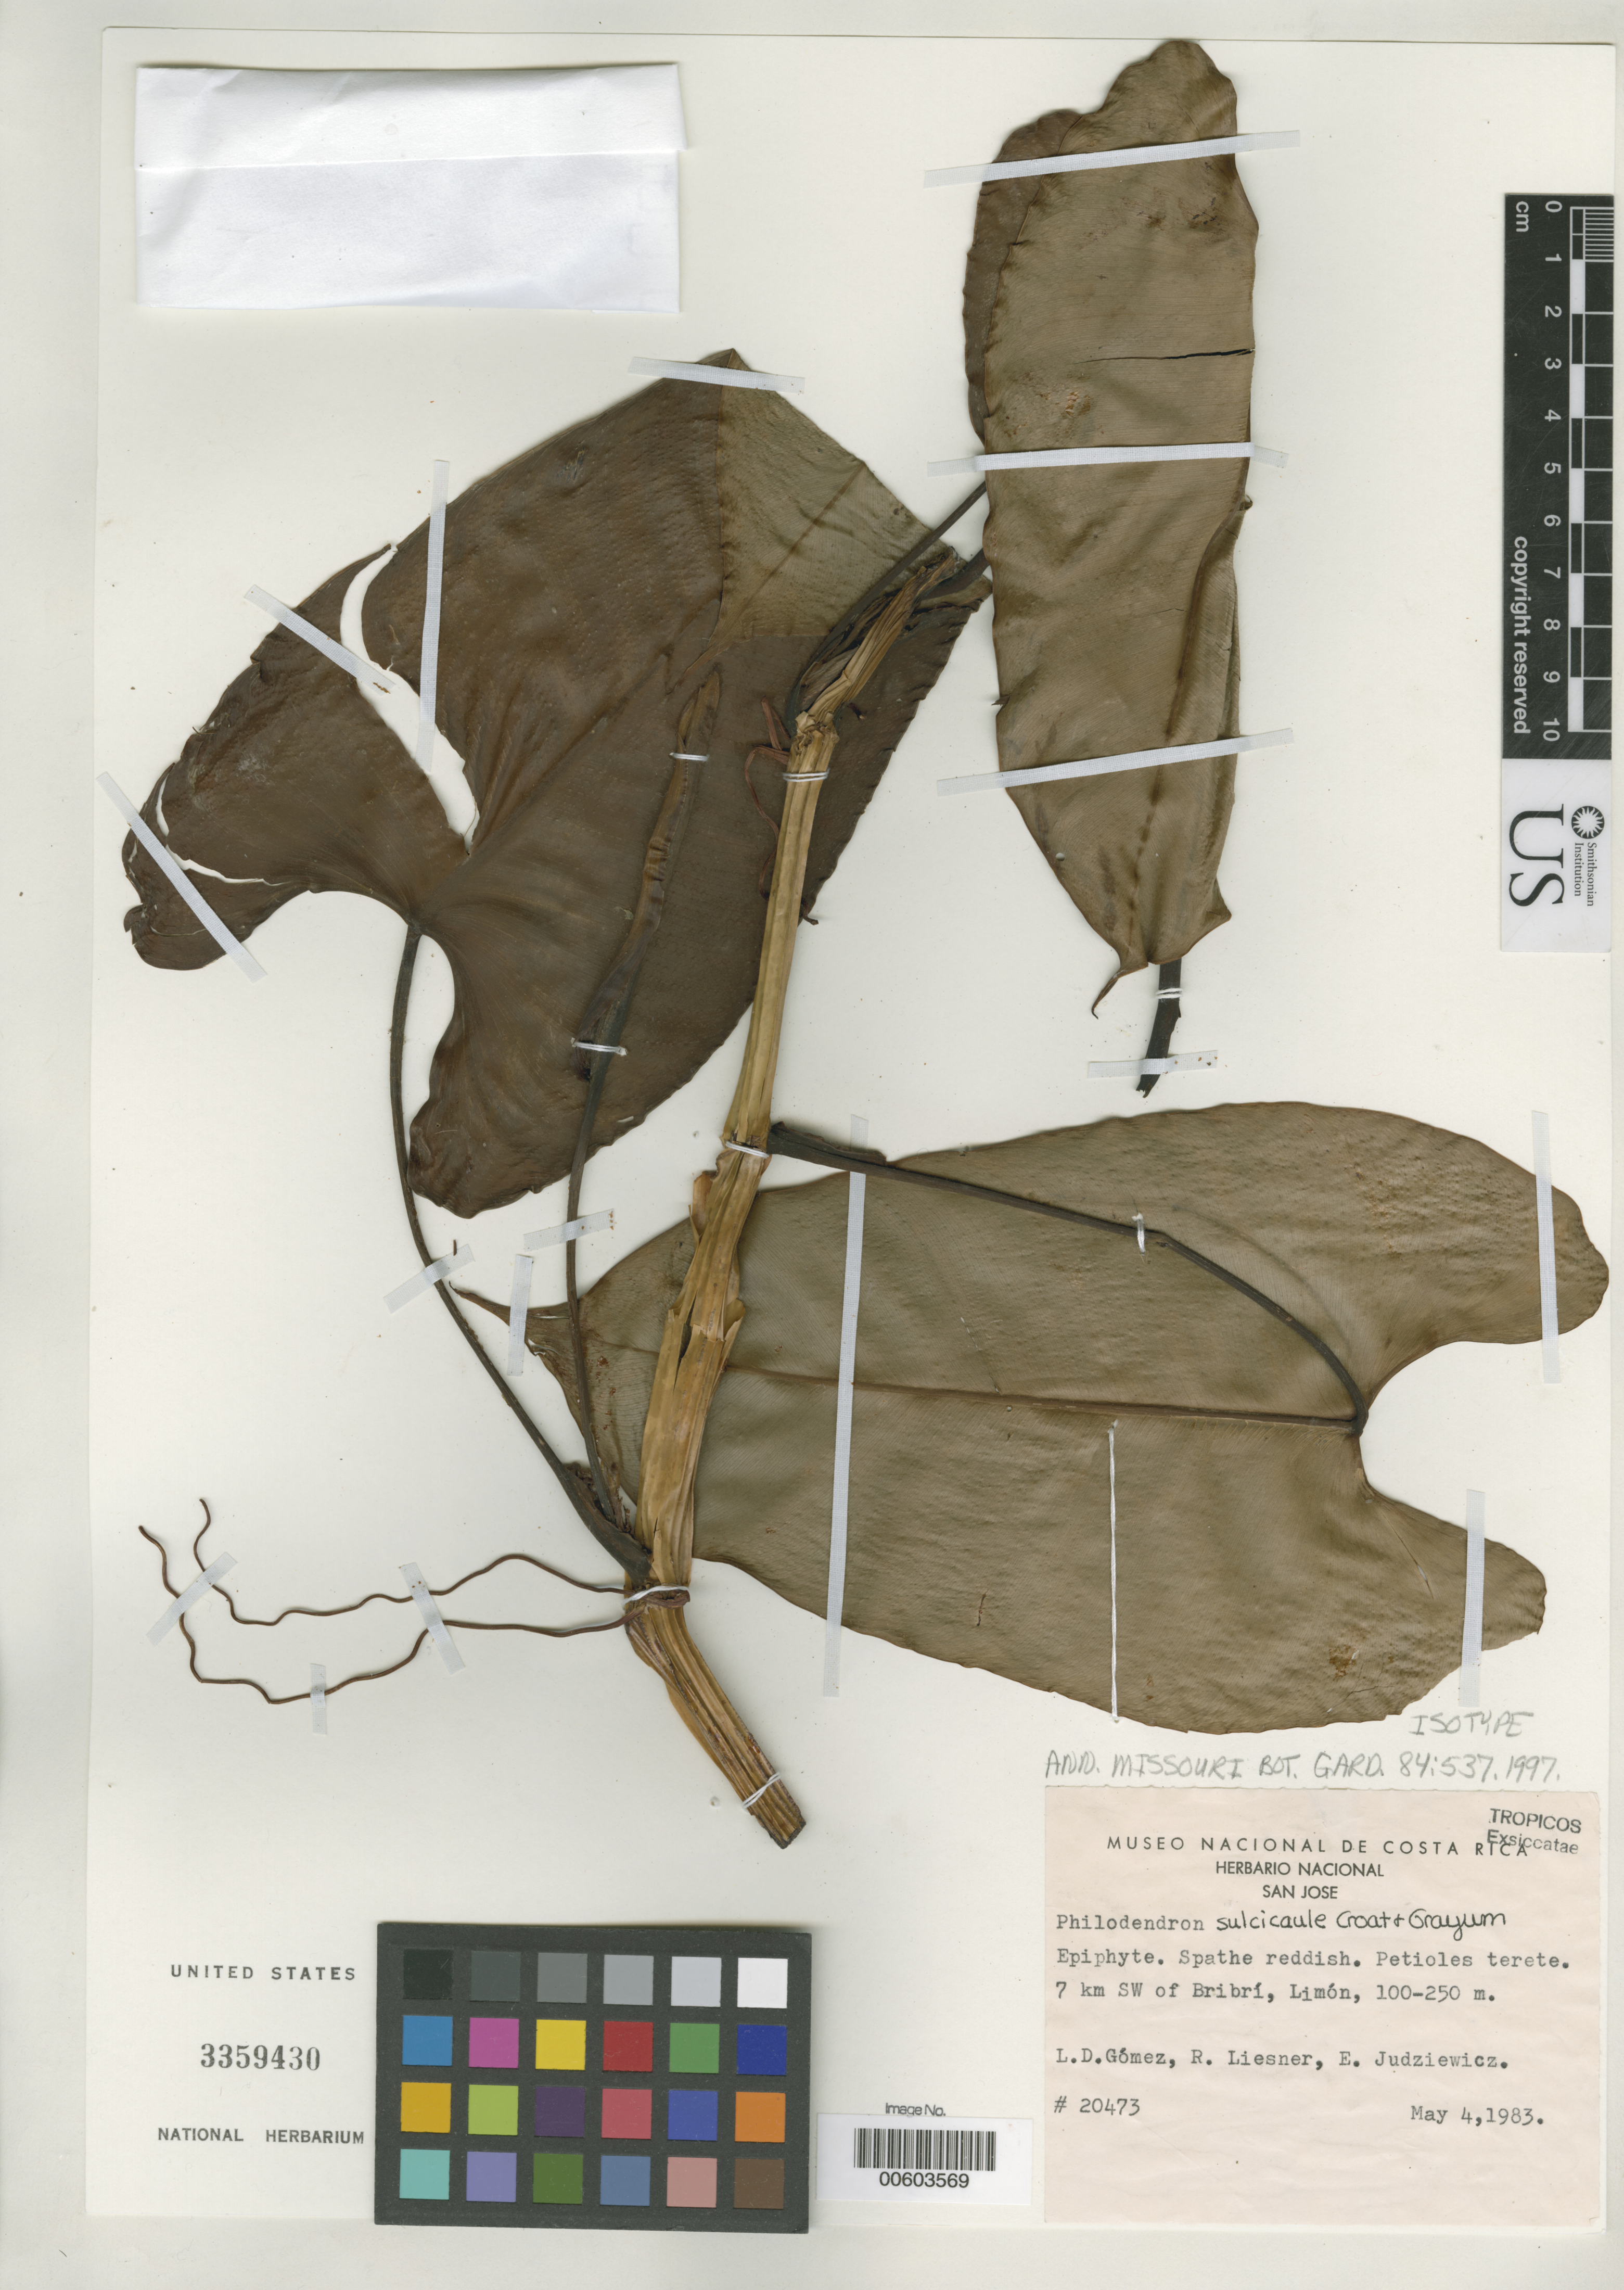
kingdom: Plantae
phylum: Tracheophyta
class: Liliopsida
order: Alismatales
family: Araceae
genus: Philodendron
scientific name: Philodendron sulicaule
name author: Croat & Grayum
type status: Isotype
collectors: L. D. Gómez, R. L. Liesner & E. J. Judziewicz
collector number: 20473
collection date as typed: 04 May 1983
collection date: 1983-05-04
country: Costa Rica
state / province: San José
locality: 7 km SW of Bribri, Limon.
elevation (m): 100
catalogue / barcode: US 3359430